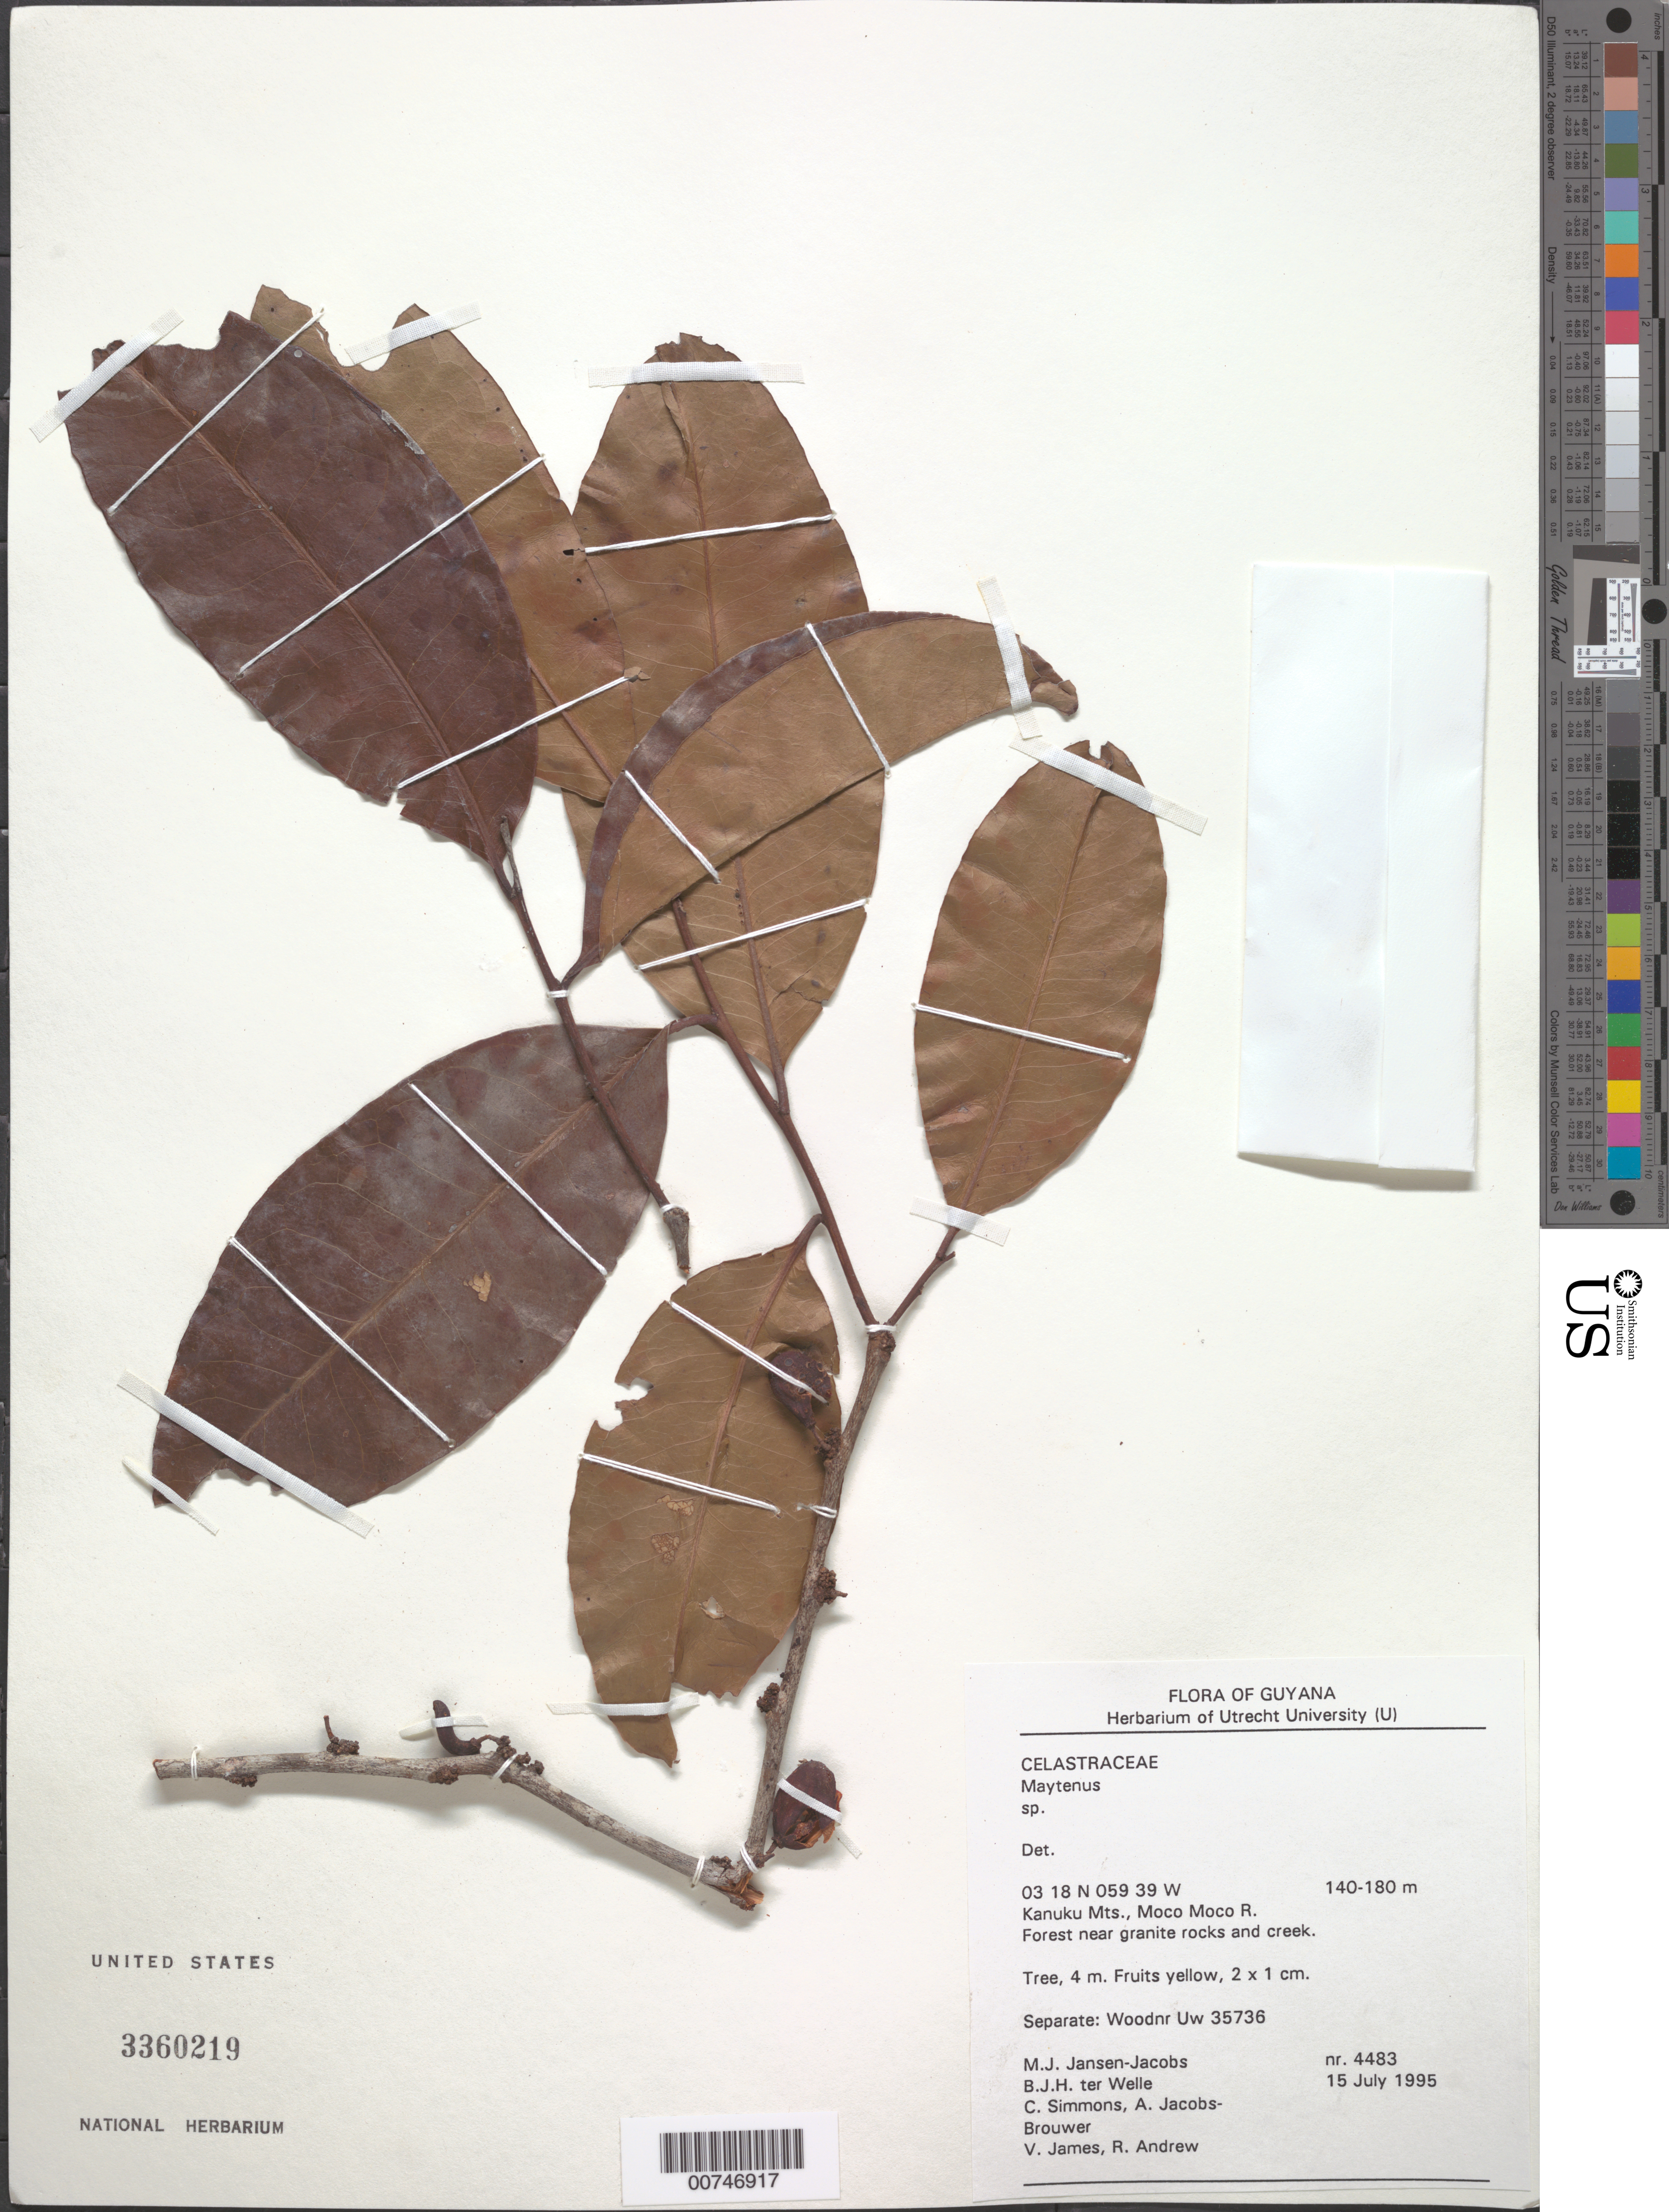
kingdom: Plantae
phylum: Tracheophyta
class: Magnoliopsida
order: Celastrales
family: Celastraceae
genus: Maytenus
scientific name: Maytenus sp.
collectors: M. J. Jansen-Jacobs, B. Welle, C. Simmons, A. Jacobs-Brouwer, V. James & R. Andrew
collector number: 4483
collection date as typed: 15-Jul-95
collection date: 1995-07-15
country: Guyana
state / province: U. Takutu-U. Essequibo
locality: Moco Moco River, Kanuku Mts.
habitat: Forest near granite rocks and creek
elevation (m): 140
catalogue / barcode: US 3360219